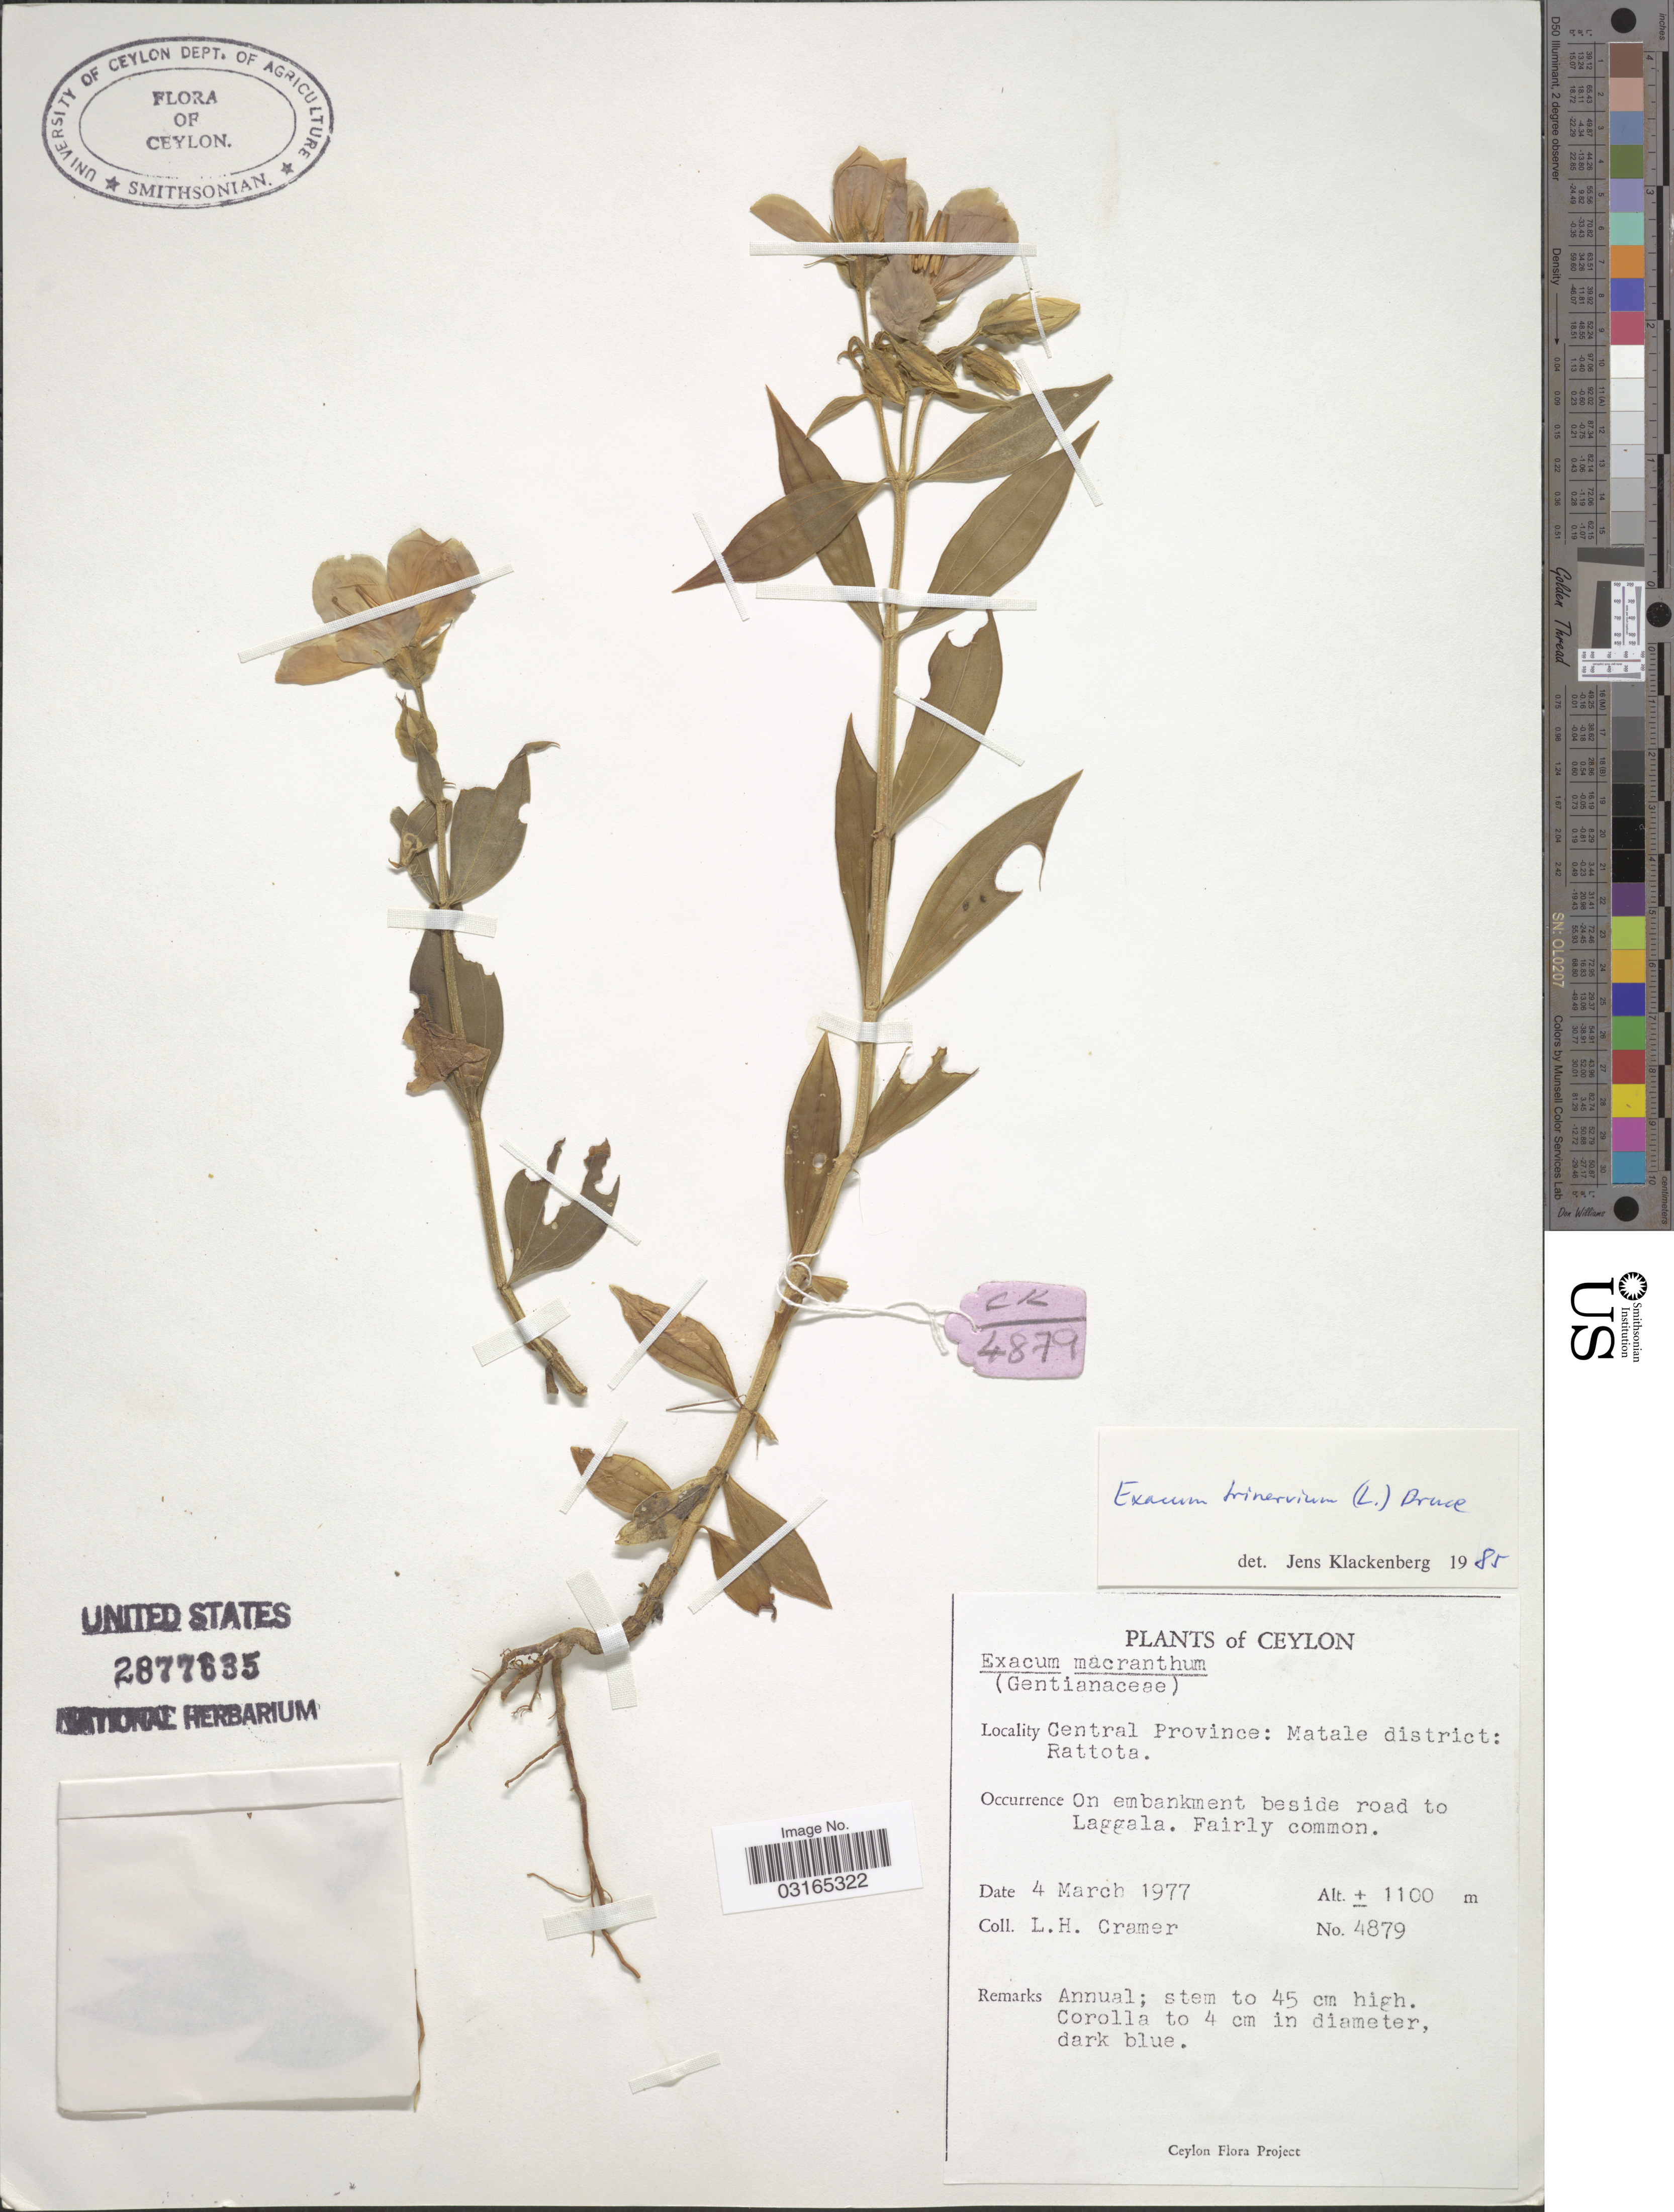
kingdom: Plantae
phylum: Tracheophyta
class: Magnoliopsida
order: Gentianales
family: Gentianaceae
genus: Exacum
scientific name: Exacum trinervium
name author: (L.) Druce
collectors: L. H. Cramer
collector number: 4879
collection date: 1977-03-04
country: Sri Lanka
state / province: Central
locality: Ceylon. Matale district: Rattota. On embankment beside road to Laggala.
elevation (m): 1100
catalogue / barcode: US 2877635